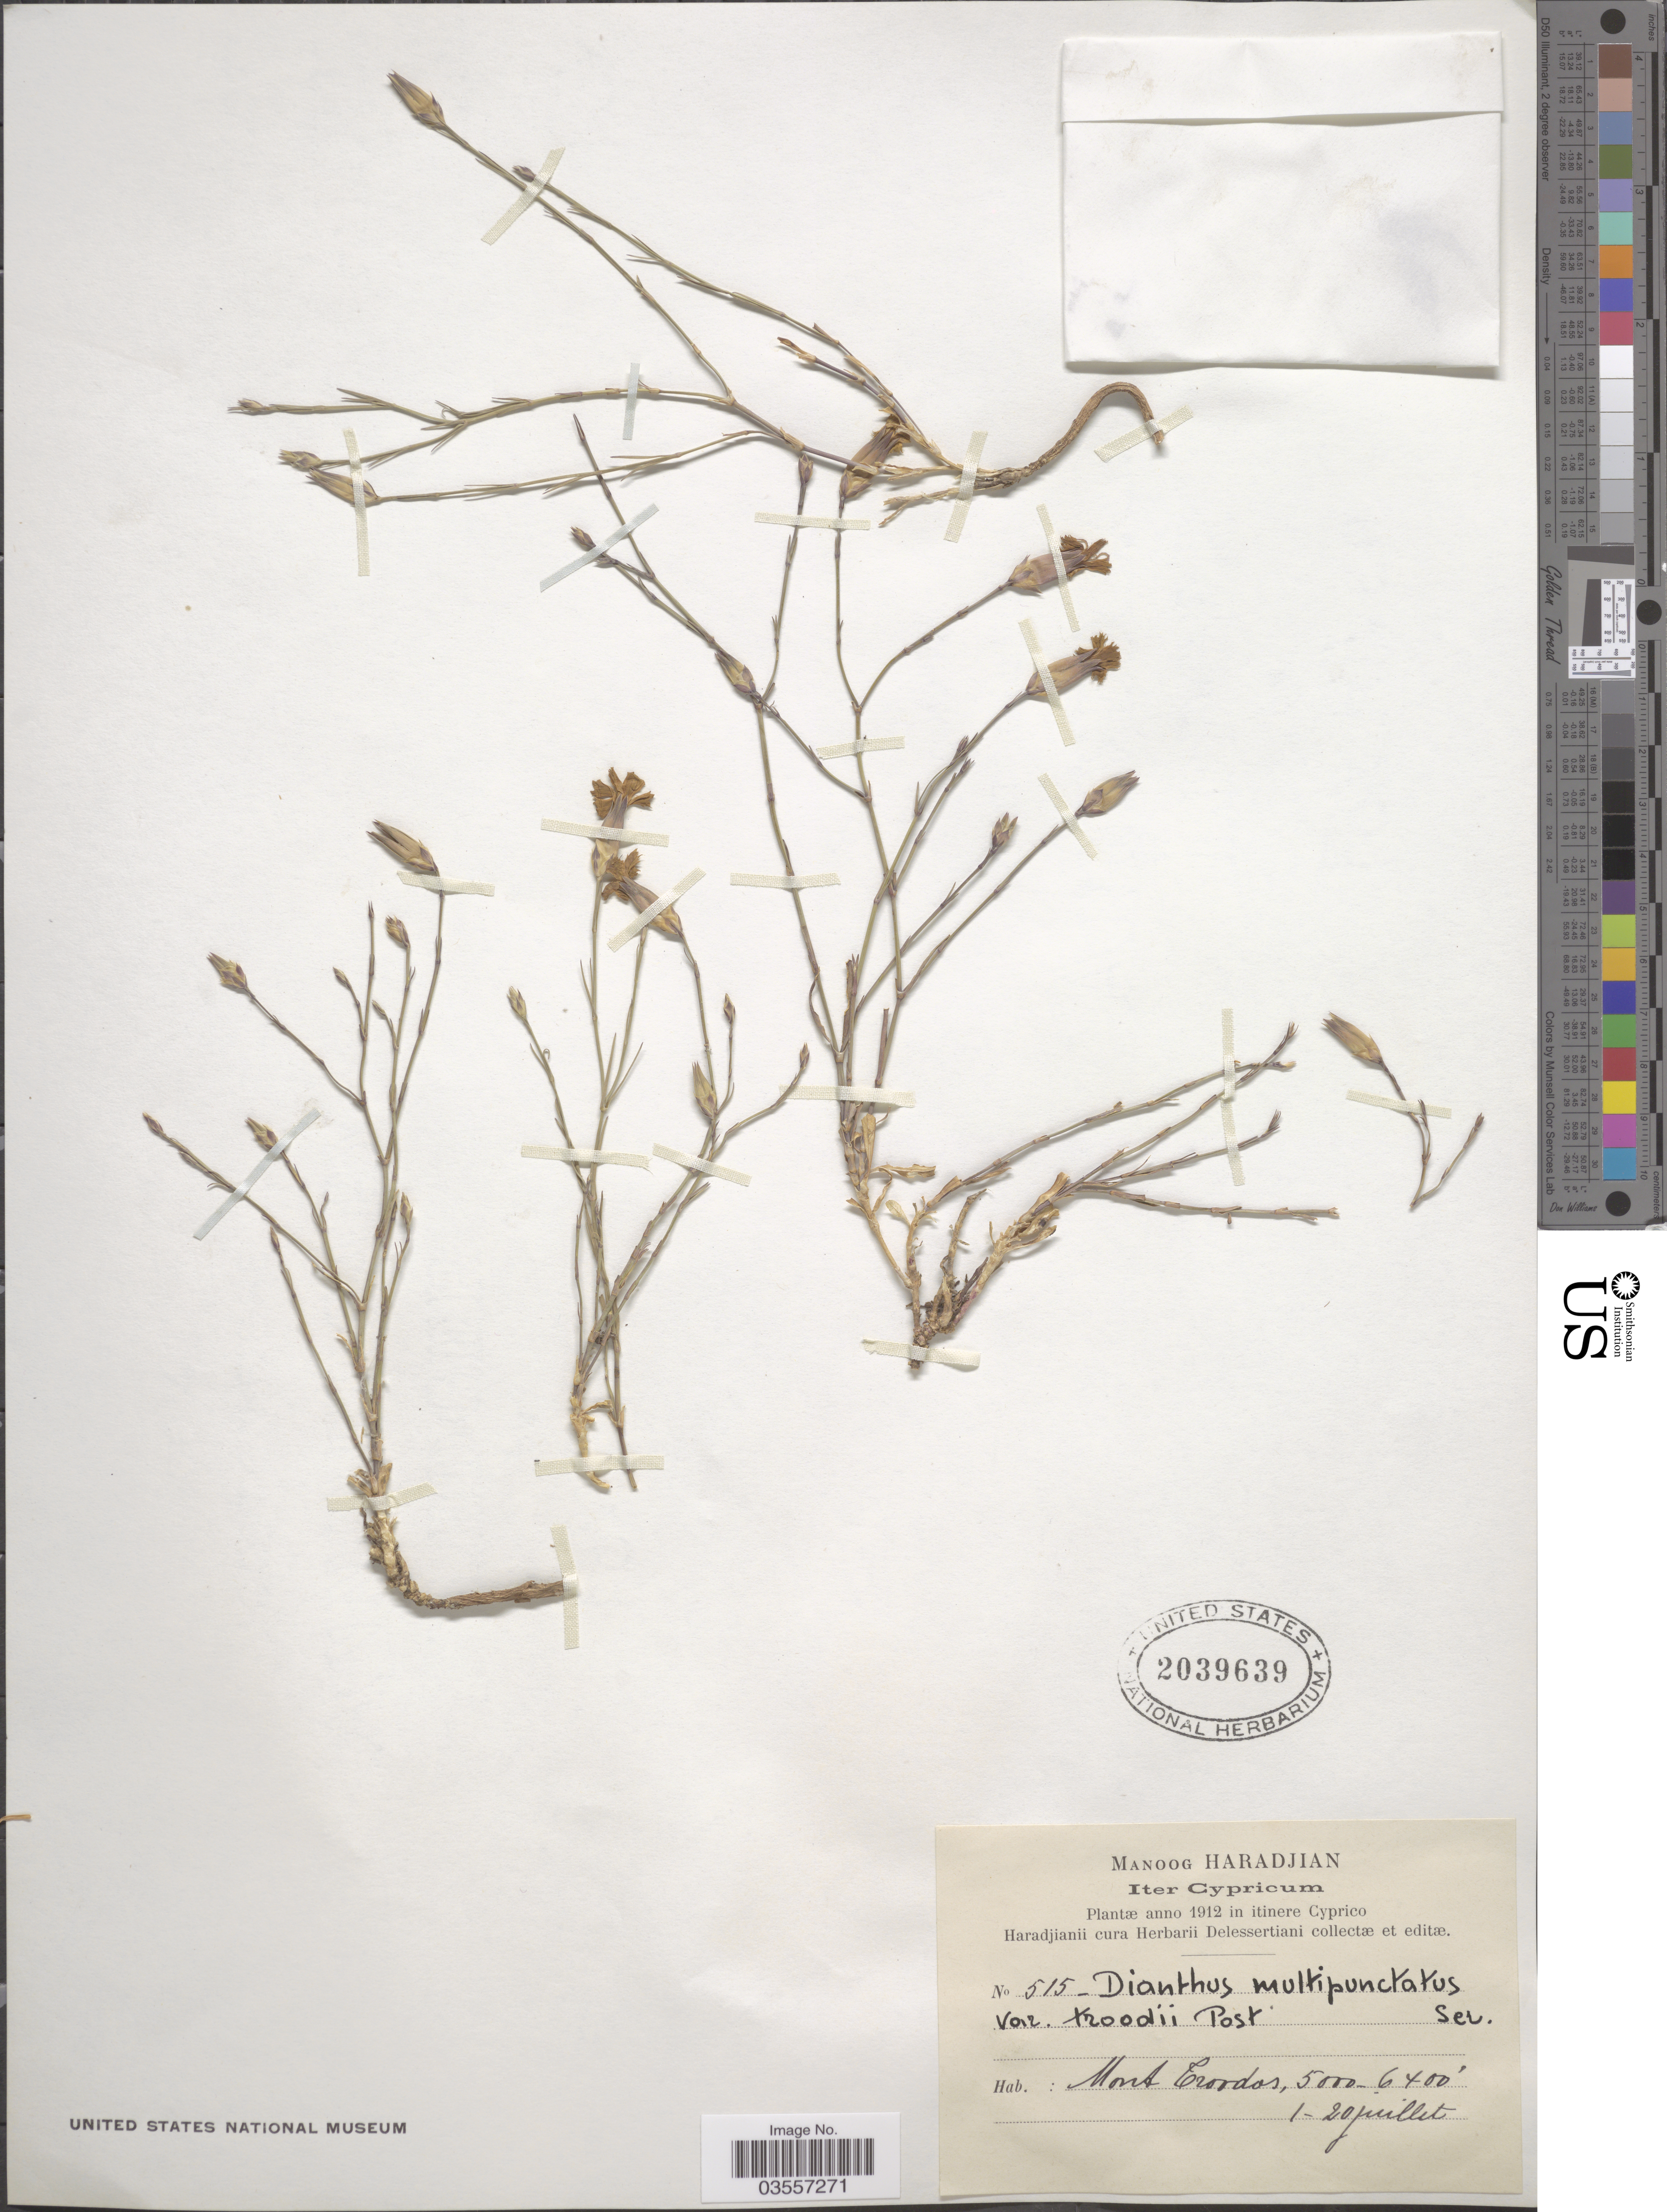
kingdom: Plantae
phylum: Tracheophyta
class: Magnoliopsida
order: Caryophyllales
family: Caryophyllaceae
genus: Dianthus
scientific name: Dianthus multipunctatus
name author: Ser.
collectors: M. Haradjian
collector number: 515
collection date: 1912-07-01/1912-07-20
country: Cyprus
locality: Cypricum. Mont Troodos.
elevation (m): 1524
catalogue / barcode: US 2039639